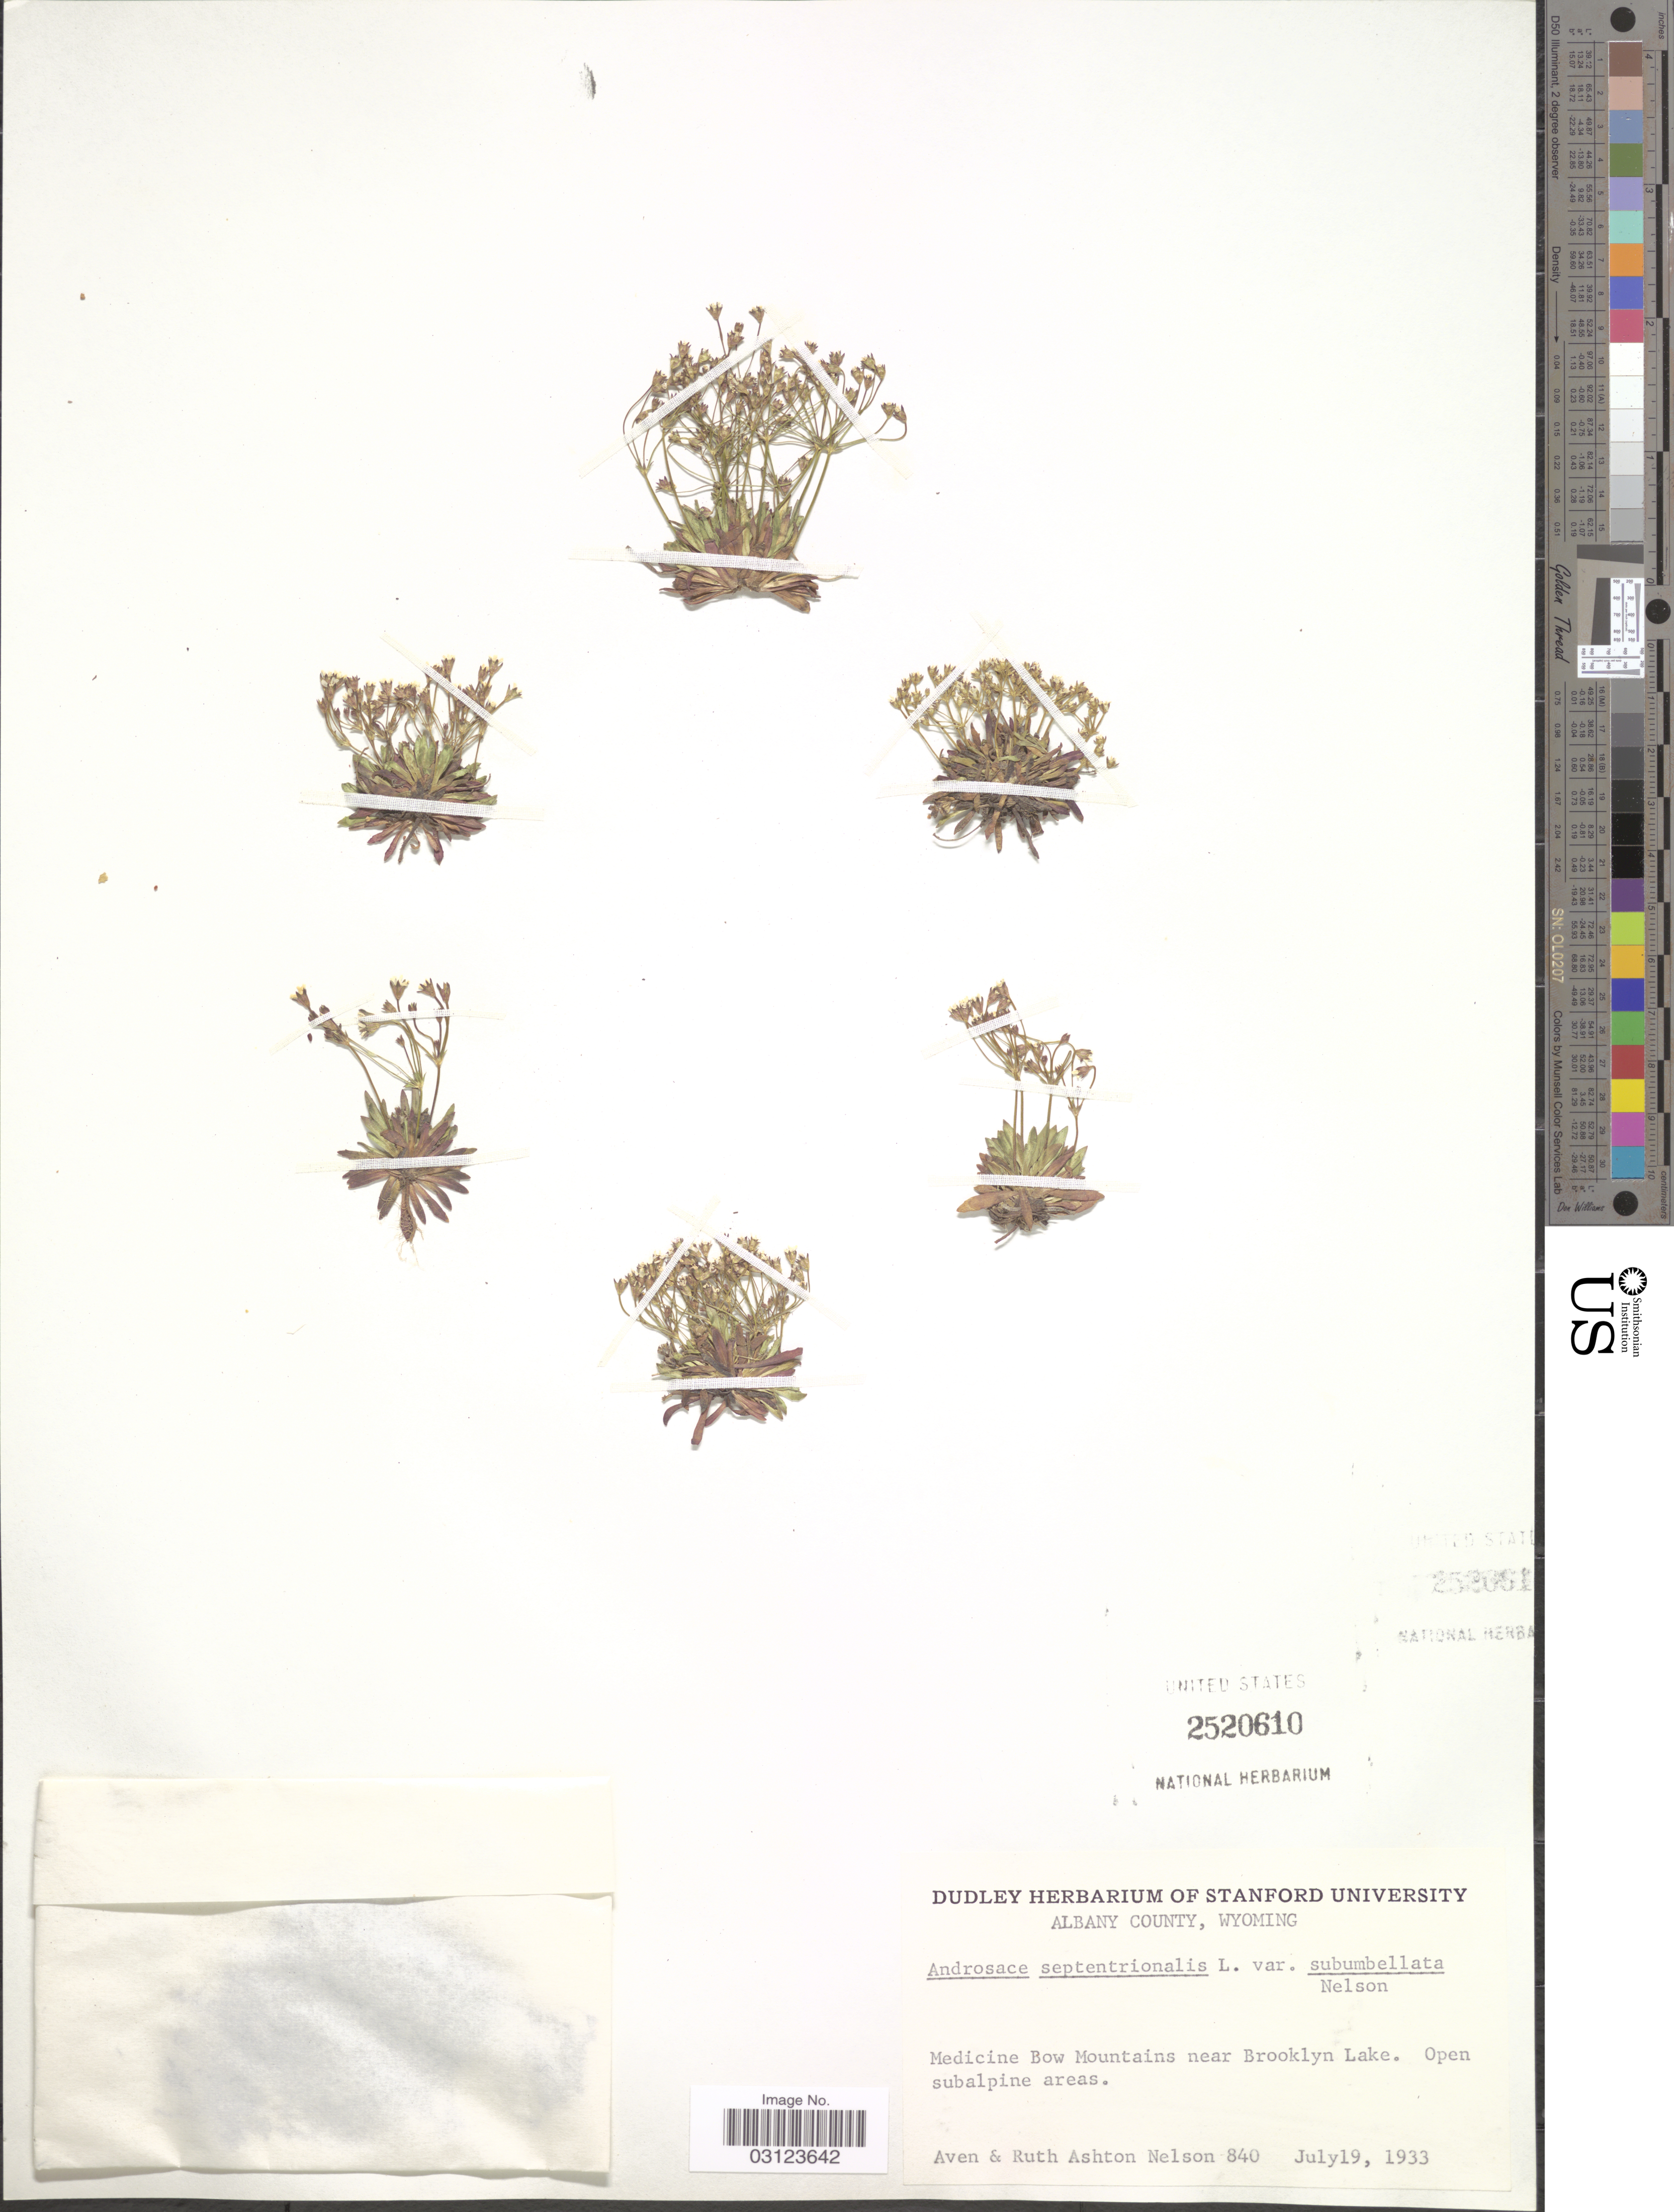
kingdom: Plantae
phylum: Tracheophyta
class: Magnoliopsida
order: Ericales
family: Primulaceae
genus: Androsace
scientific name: Androsace septentrionalis subsp. subumbellata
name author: (A. Nelson) G.T. Robbins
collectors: A. Nelson & R. A. Nelson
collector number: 840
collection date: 1933-07-19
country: United States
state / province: Wyoming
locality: Albany County. Medicine Bow Mountains near Brooklyn Lake.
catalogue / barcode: US 2520610